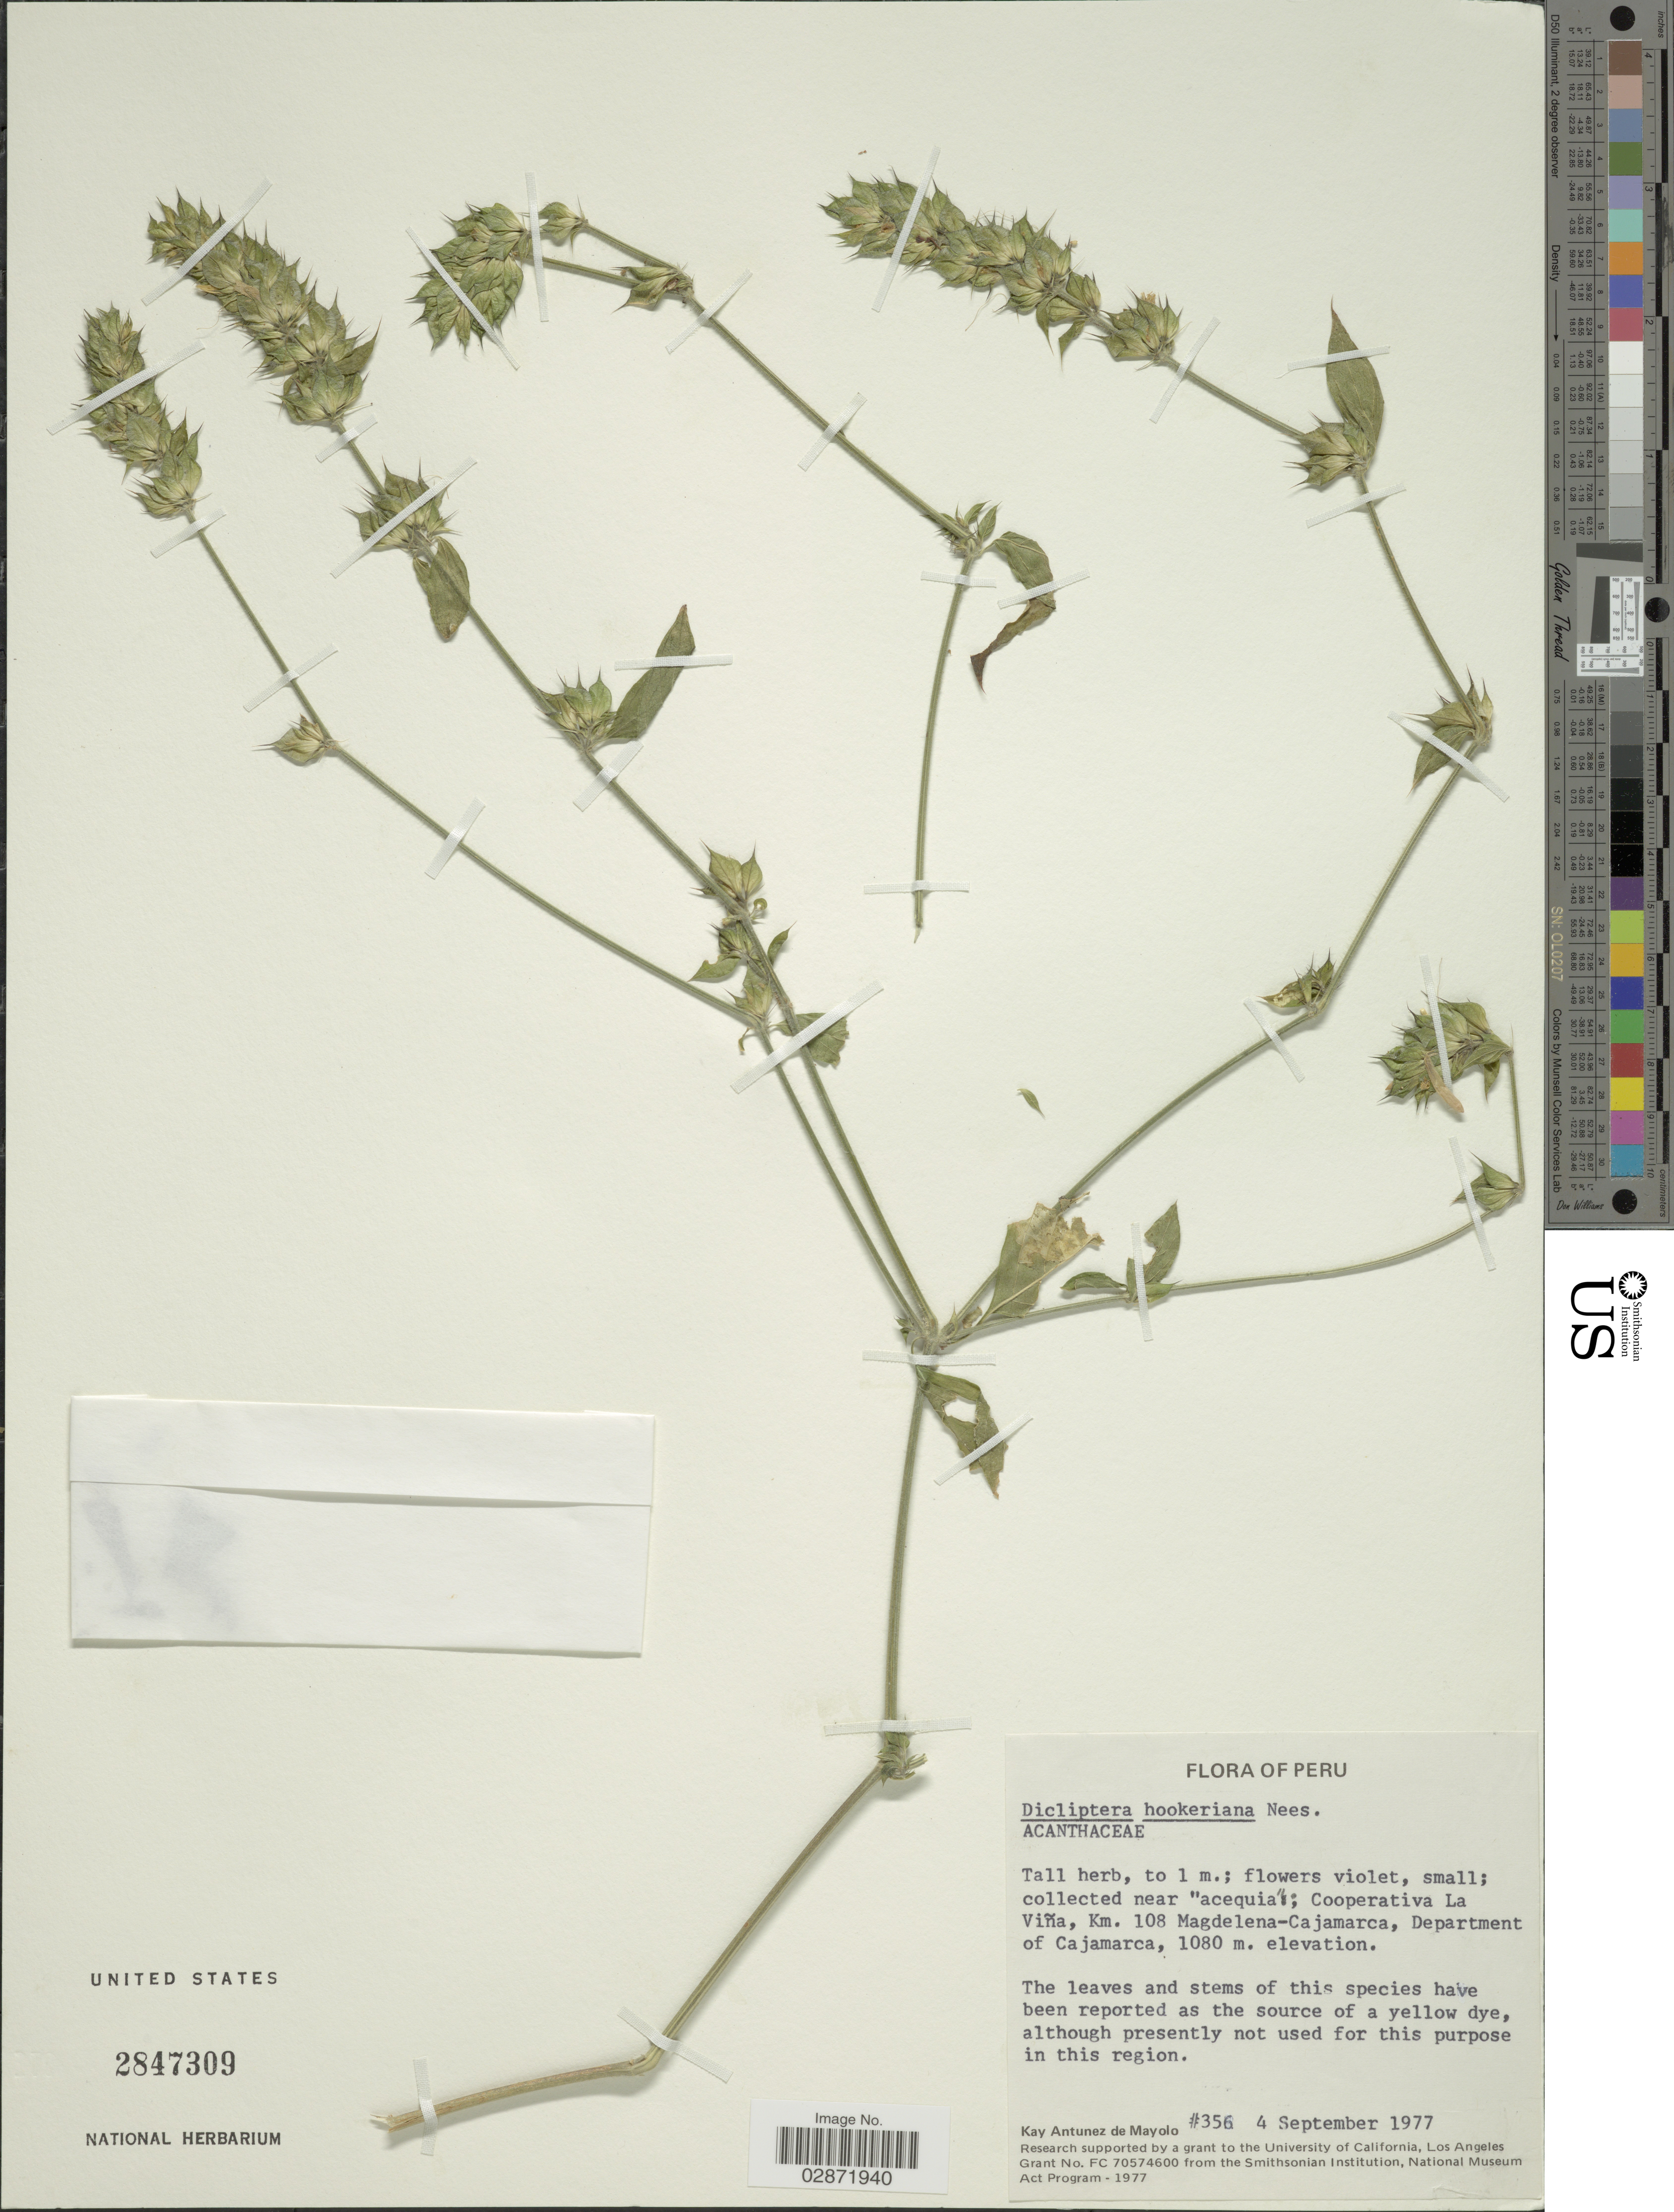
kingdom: Plantae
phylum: Tracheophyta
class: Magnoliopsida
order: Lamiales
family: Acanthaceae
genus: Dicliptera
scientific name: Dicliptera hookeriana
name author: Nees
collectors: K. Antunez de Mayolo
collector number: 356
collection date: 1977-09-04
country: Peru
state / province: Cajamarca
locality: Near "acequia"; Cooperative La Viña, Km 108 Magdelena-Cajamarca, Department of Cajamarca.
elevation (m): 1080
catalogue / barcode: US 2847309